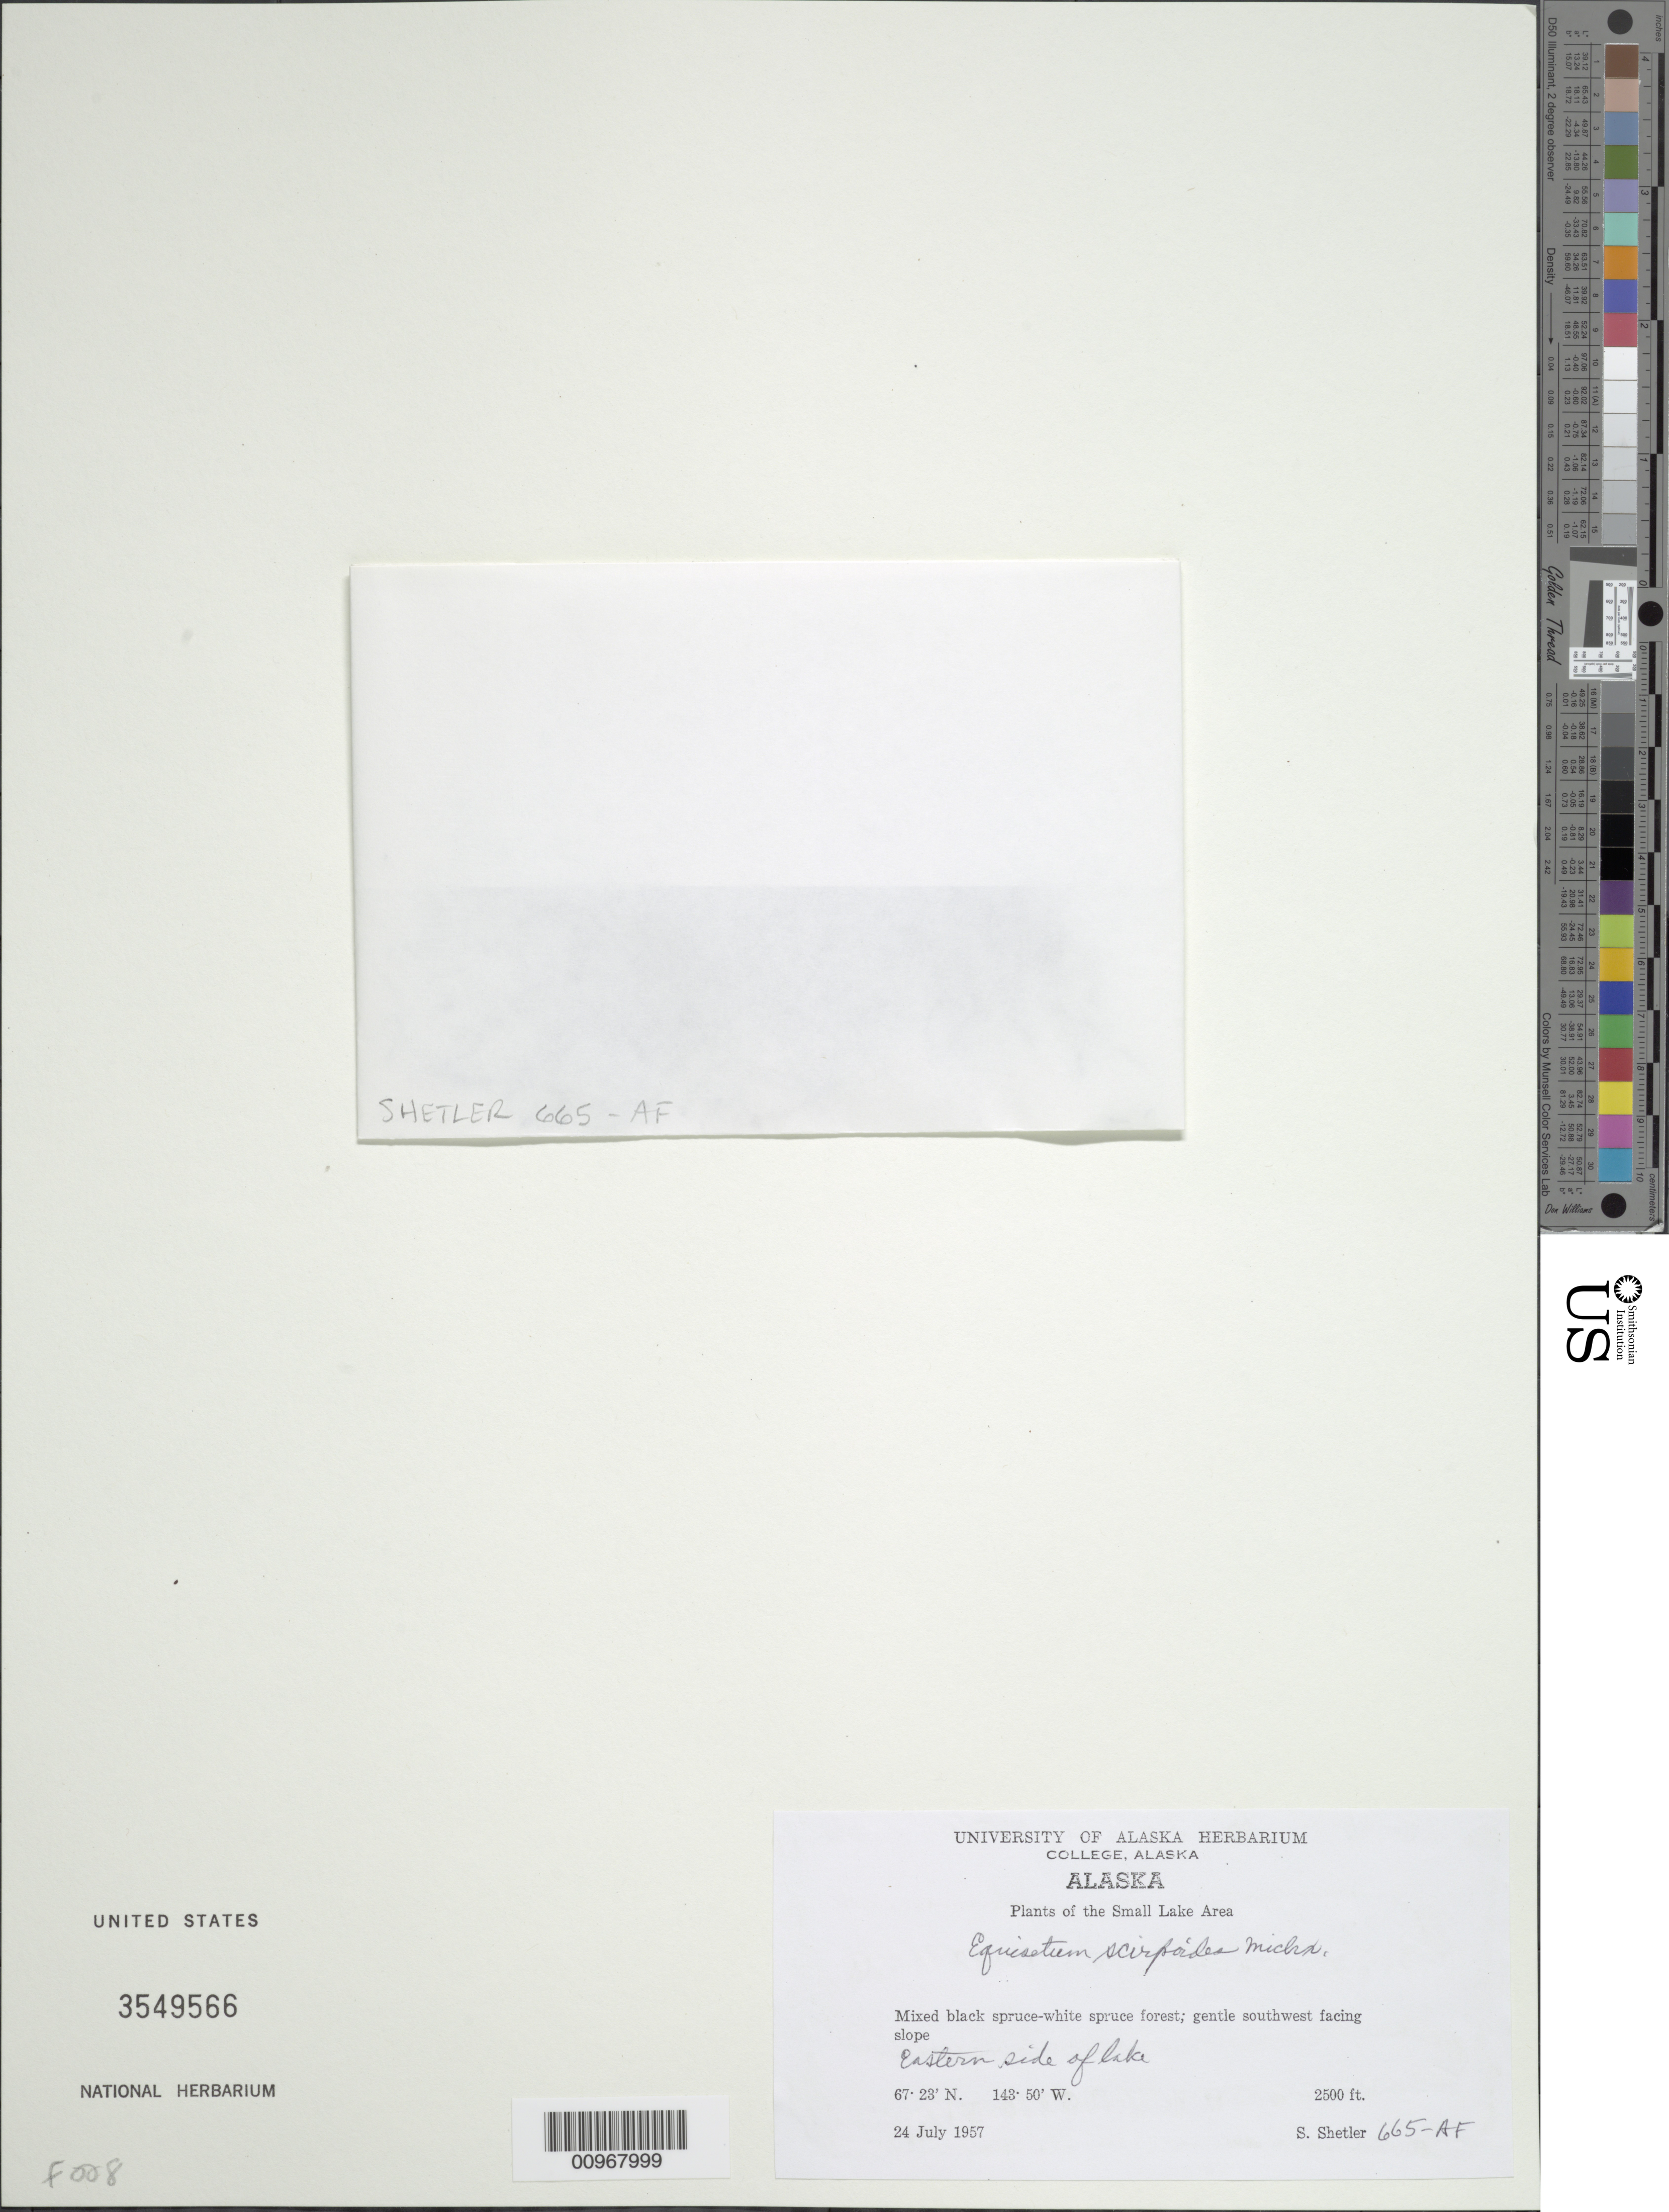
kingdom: Plantae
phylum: Tracheophyta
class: Polypodiopsida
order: Equisetales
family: Equisetaceae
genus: Equisetum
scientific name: Equisetum scirpoides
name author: Michx.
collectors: S. Shetler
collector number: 665-AF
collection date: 1957-07-24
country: United States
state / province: Alaska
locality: Small Lake Area. Eastern side of Lake. Gentle southwest facing slope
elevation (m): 762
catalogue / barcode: US 3549566